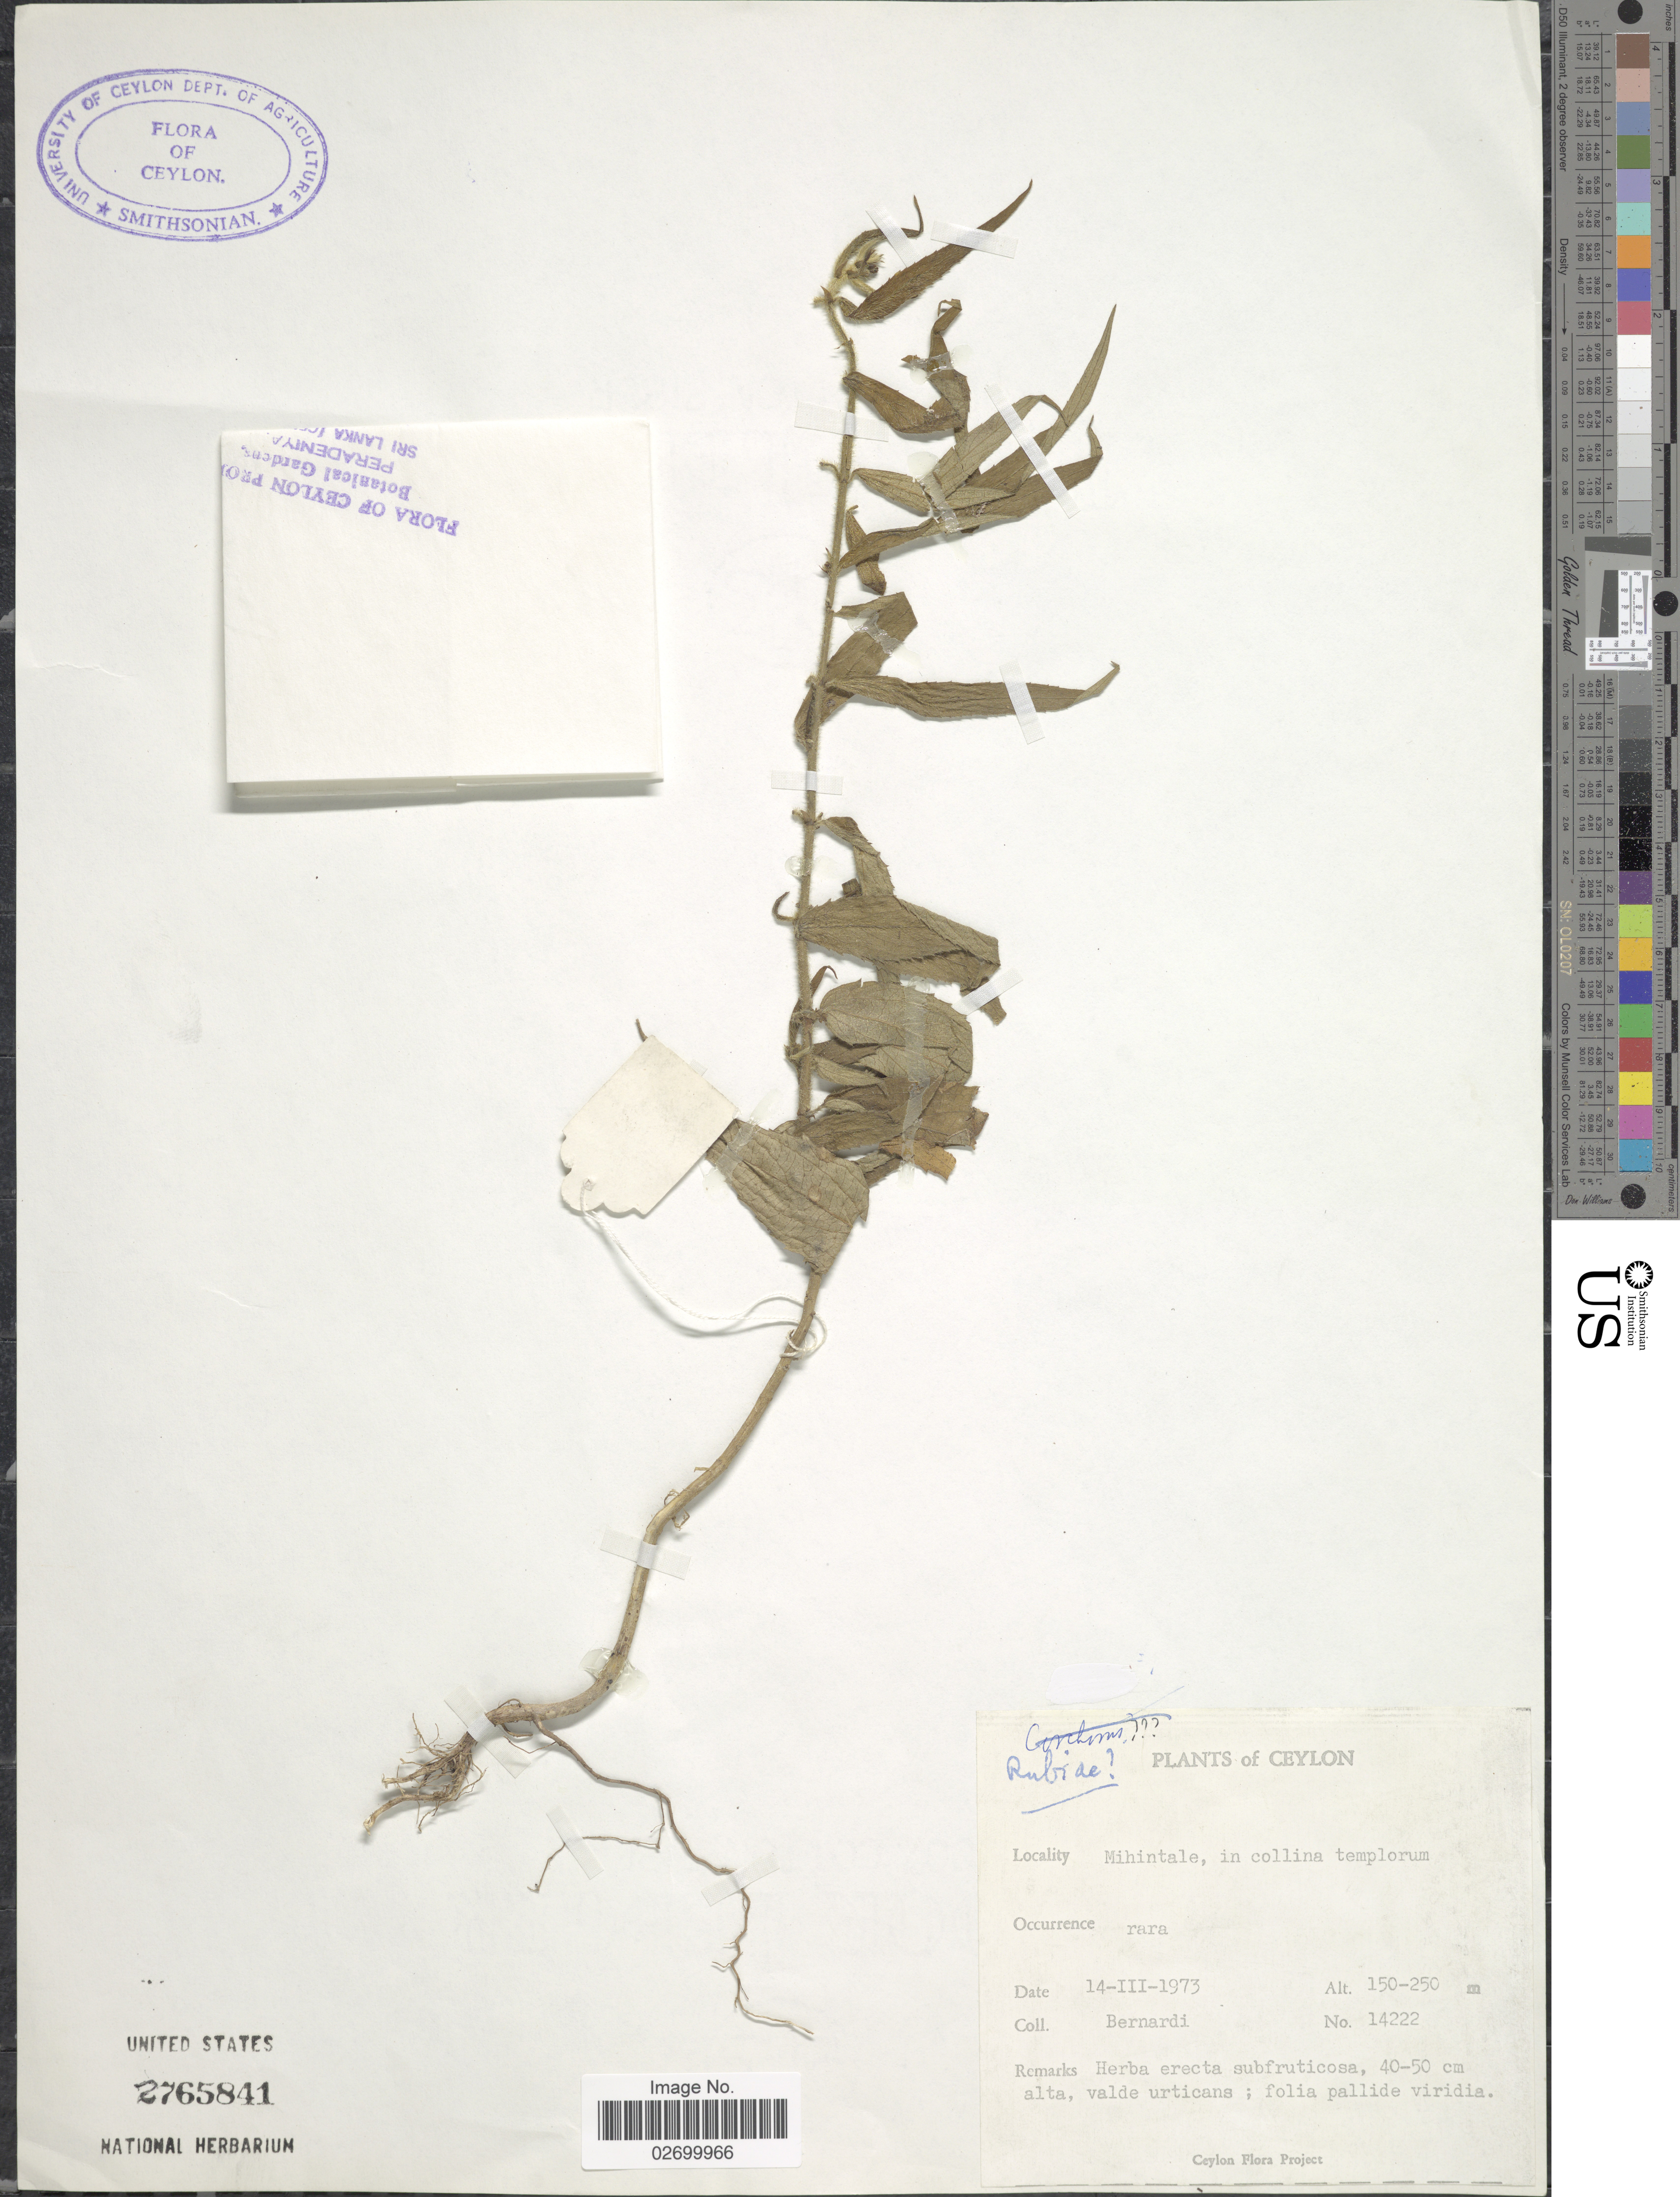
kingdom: Plantae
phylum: Tracheophyta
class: Magnoliopsida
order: Gentianales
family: Rubiaceae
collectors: Bernardi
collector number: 14222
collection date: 1973-03-14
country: Sri Lanka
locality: Ceylon. Mihintale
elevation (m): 150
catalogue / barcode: US 2765841